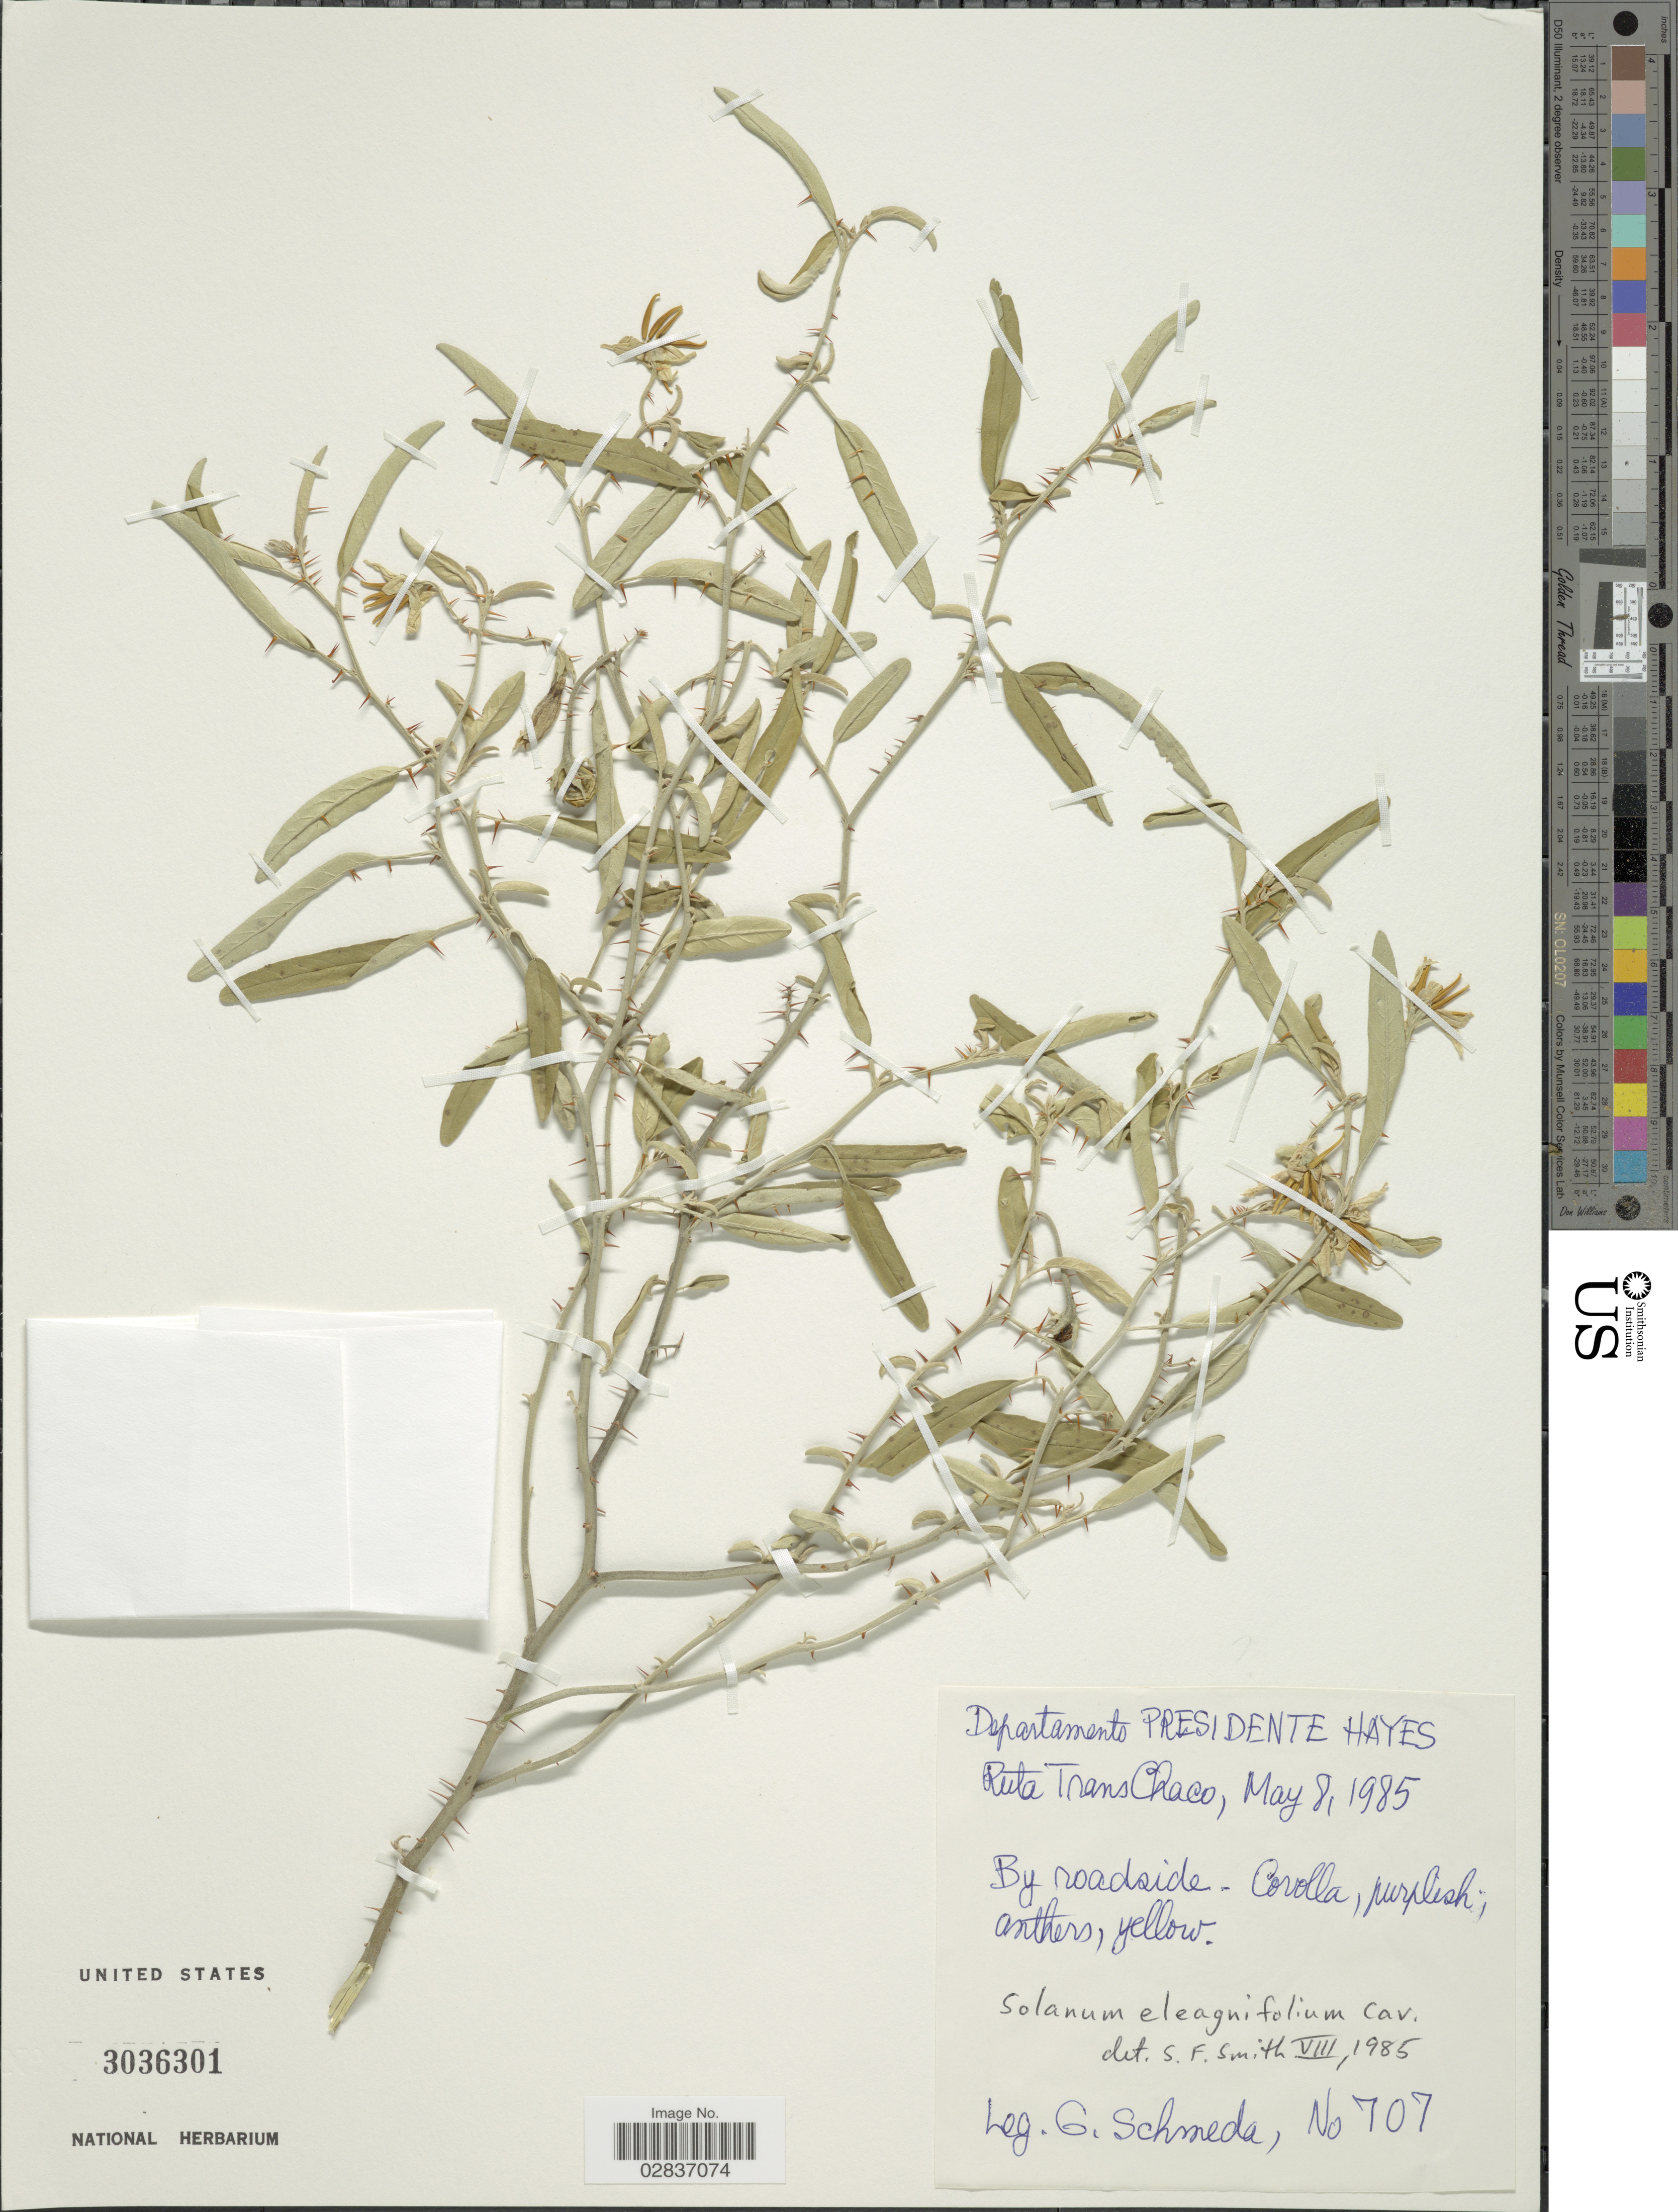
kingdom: Plantae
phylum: Tracheophyta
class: Magnoliopsida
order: Solanales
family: Solanaceae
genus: Solanum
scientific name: Solanum elaeagnifolium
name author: Cav.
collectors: G. Schmeda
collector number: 707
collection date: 1985-05-08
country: Paraguay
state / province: Presidente Hayes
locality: Departamento Presidente Hayes, Ruta Trans Chaco.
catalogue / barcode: US 3036301